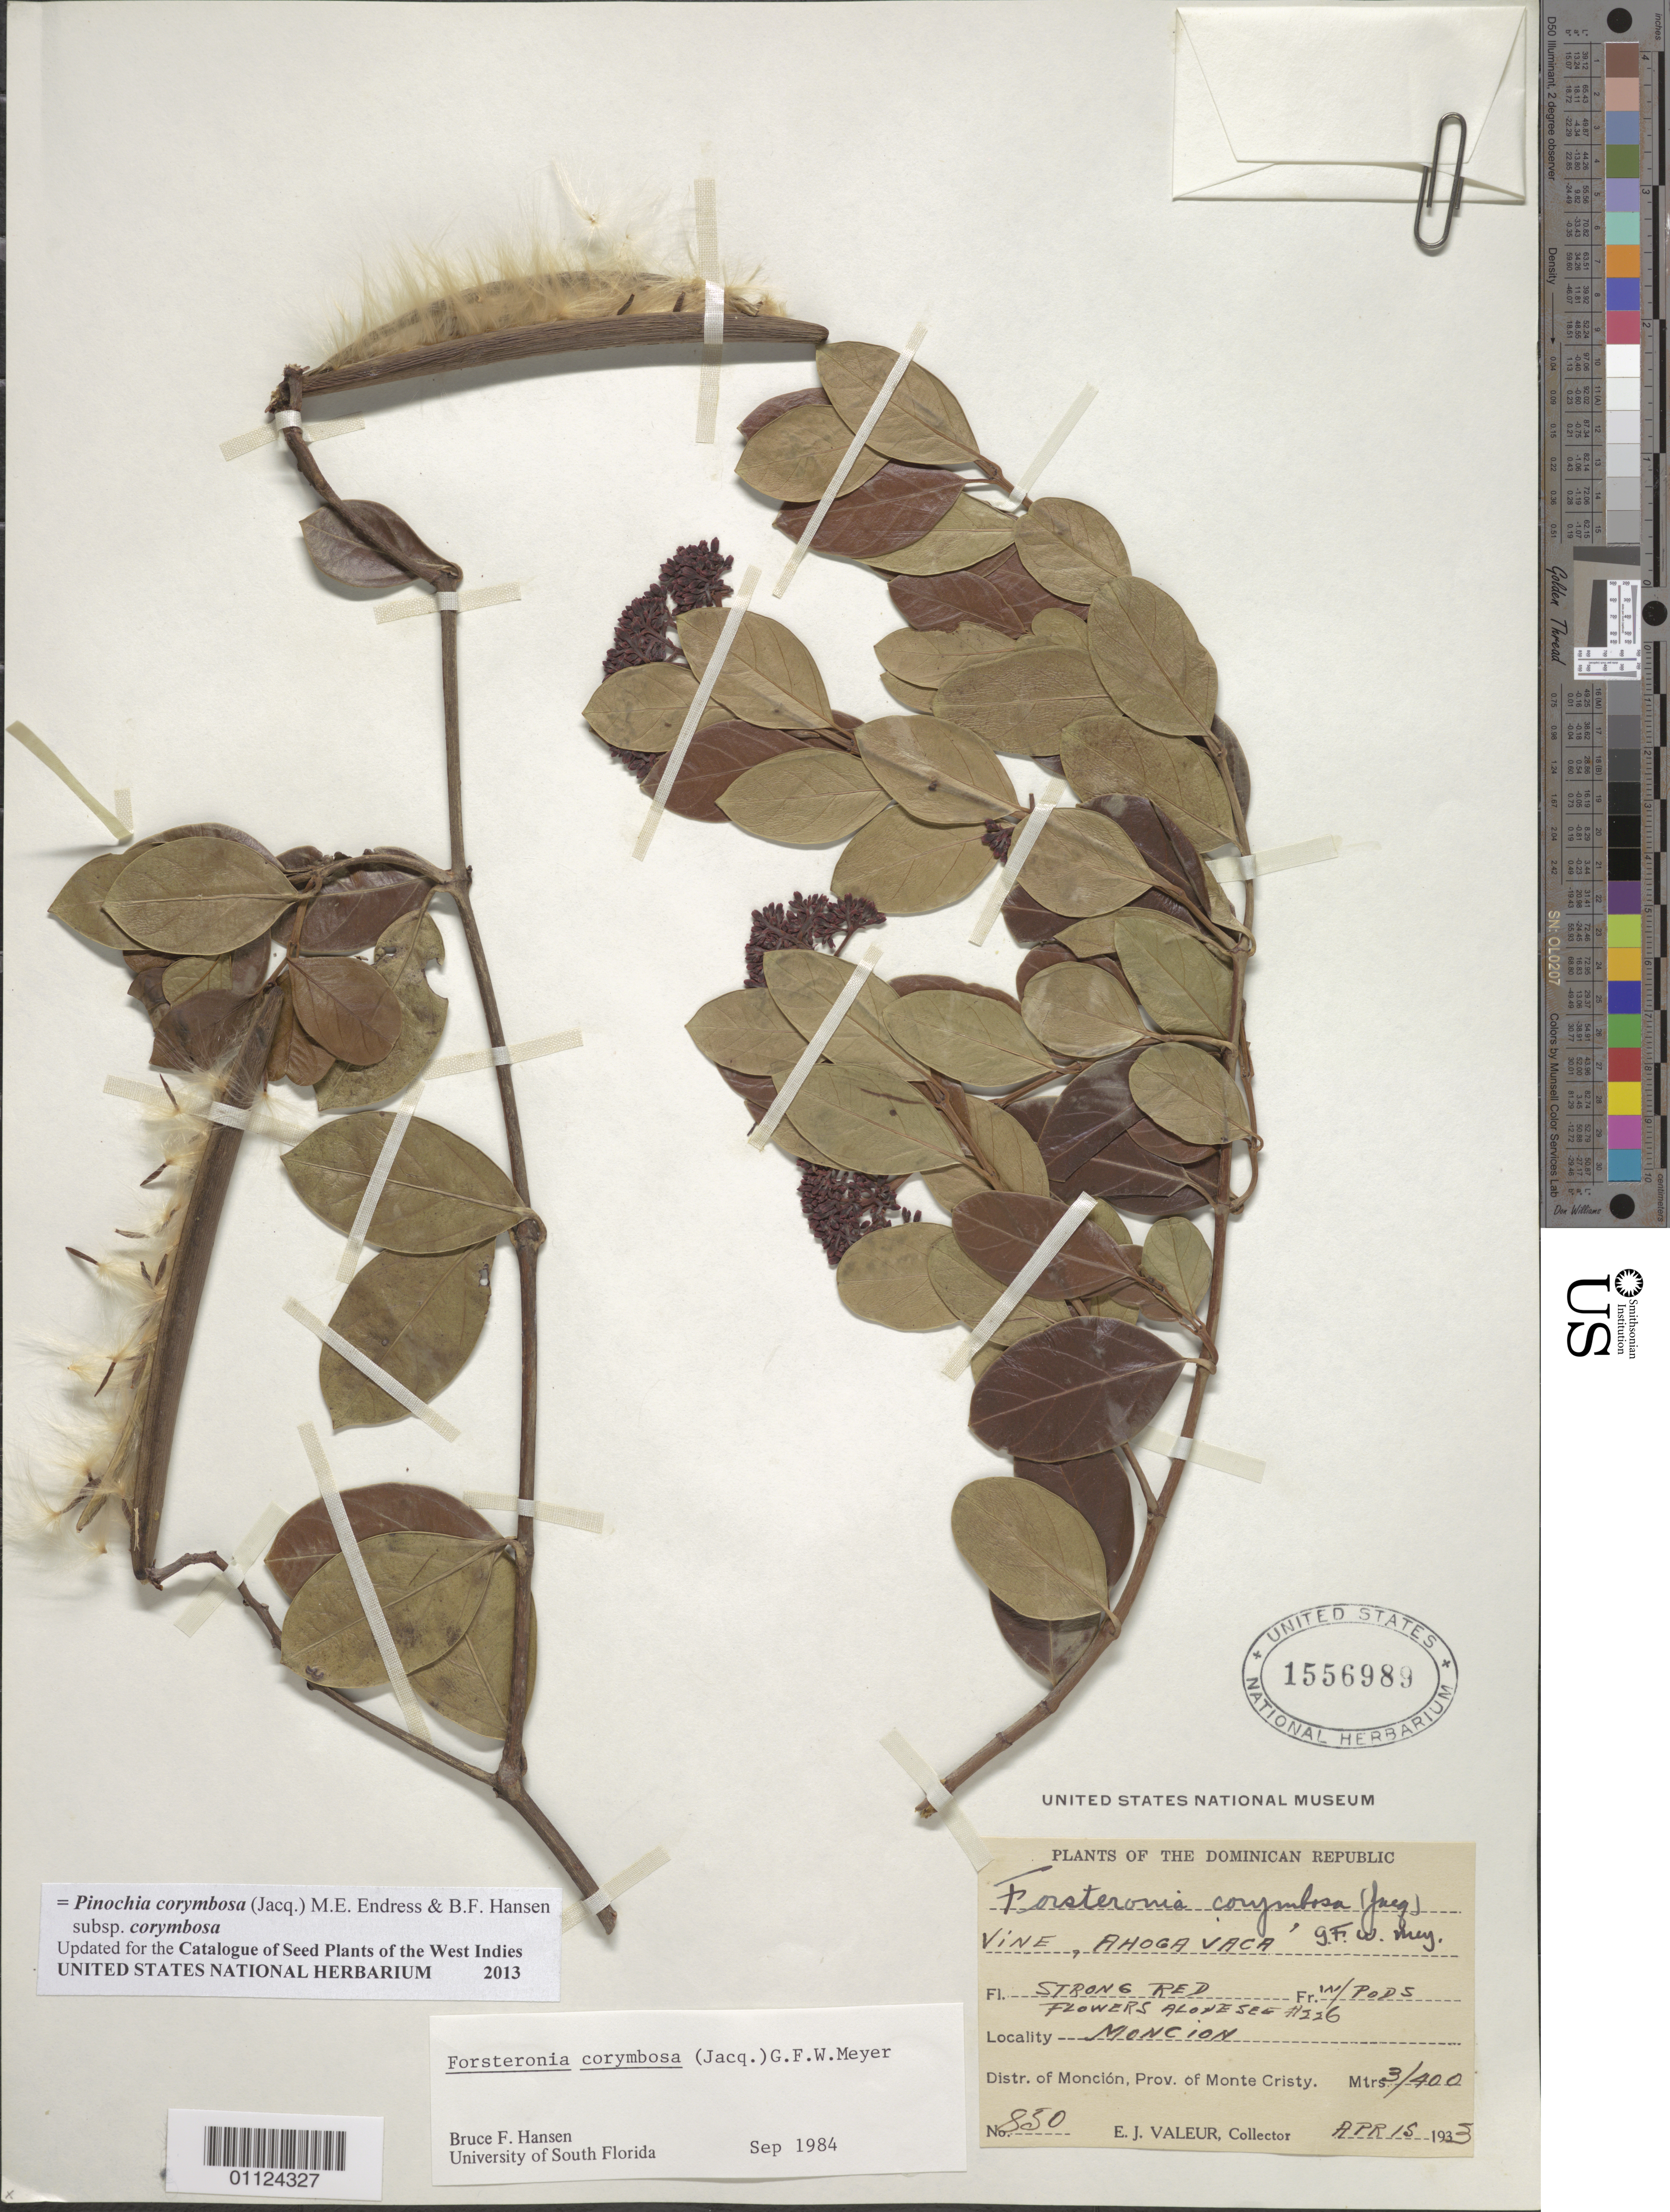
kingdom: Plantae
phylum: Tracheophyta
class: Magnoliopsida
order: Gentianales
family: Apocynaceae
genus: Pinochia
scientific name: Pinochia corymbosa subsp. corymbosa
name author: (Jacq.) M.E. Endress & B.F. Hansen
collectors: E. Valeur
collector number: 850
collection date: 1933-04-15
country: Dominican Republic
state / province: Monte Cristi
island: Hispaniola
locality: Distr. Moncion; Moncion.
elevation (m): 300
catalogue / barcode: US 1556989